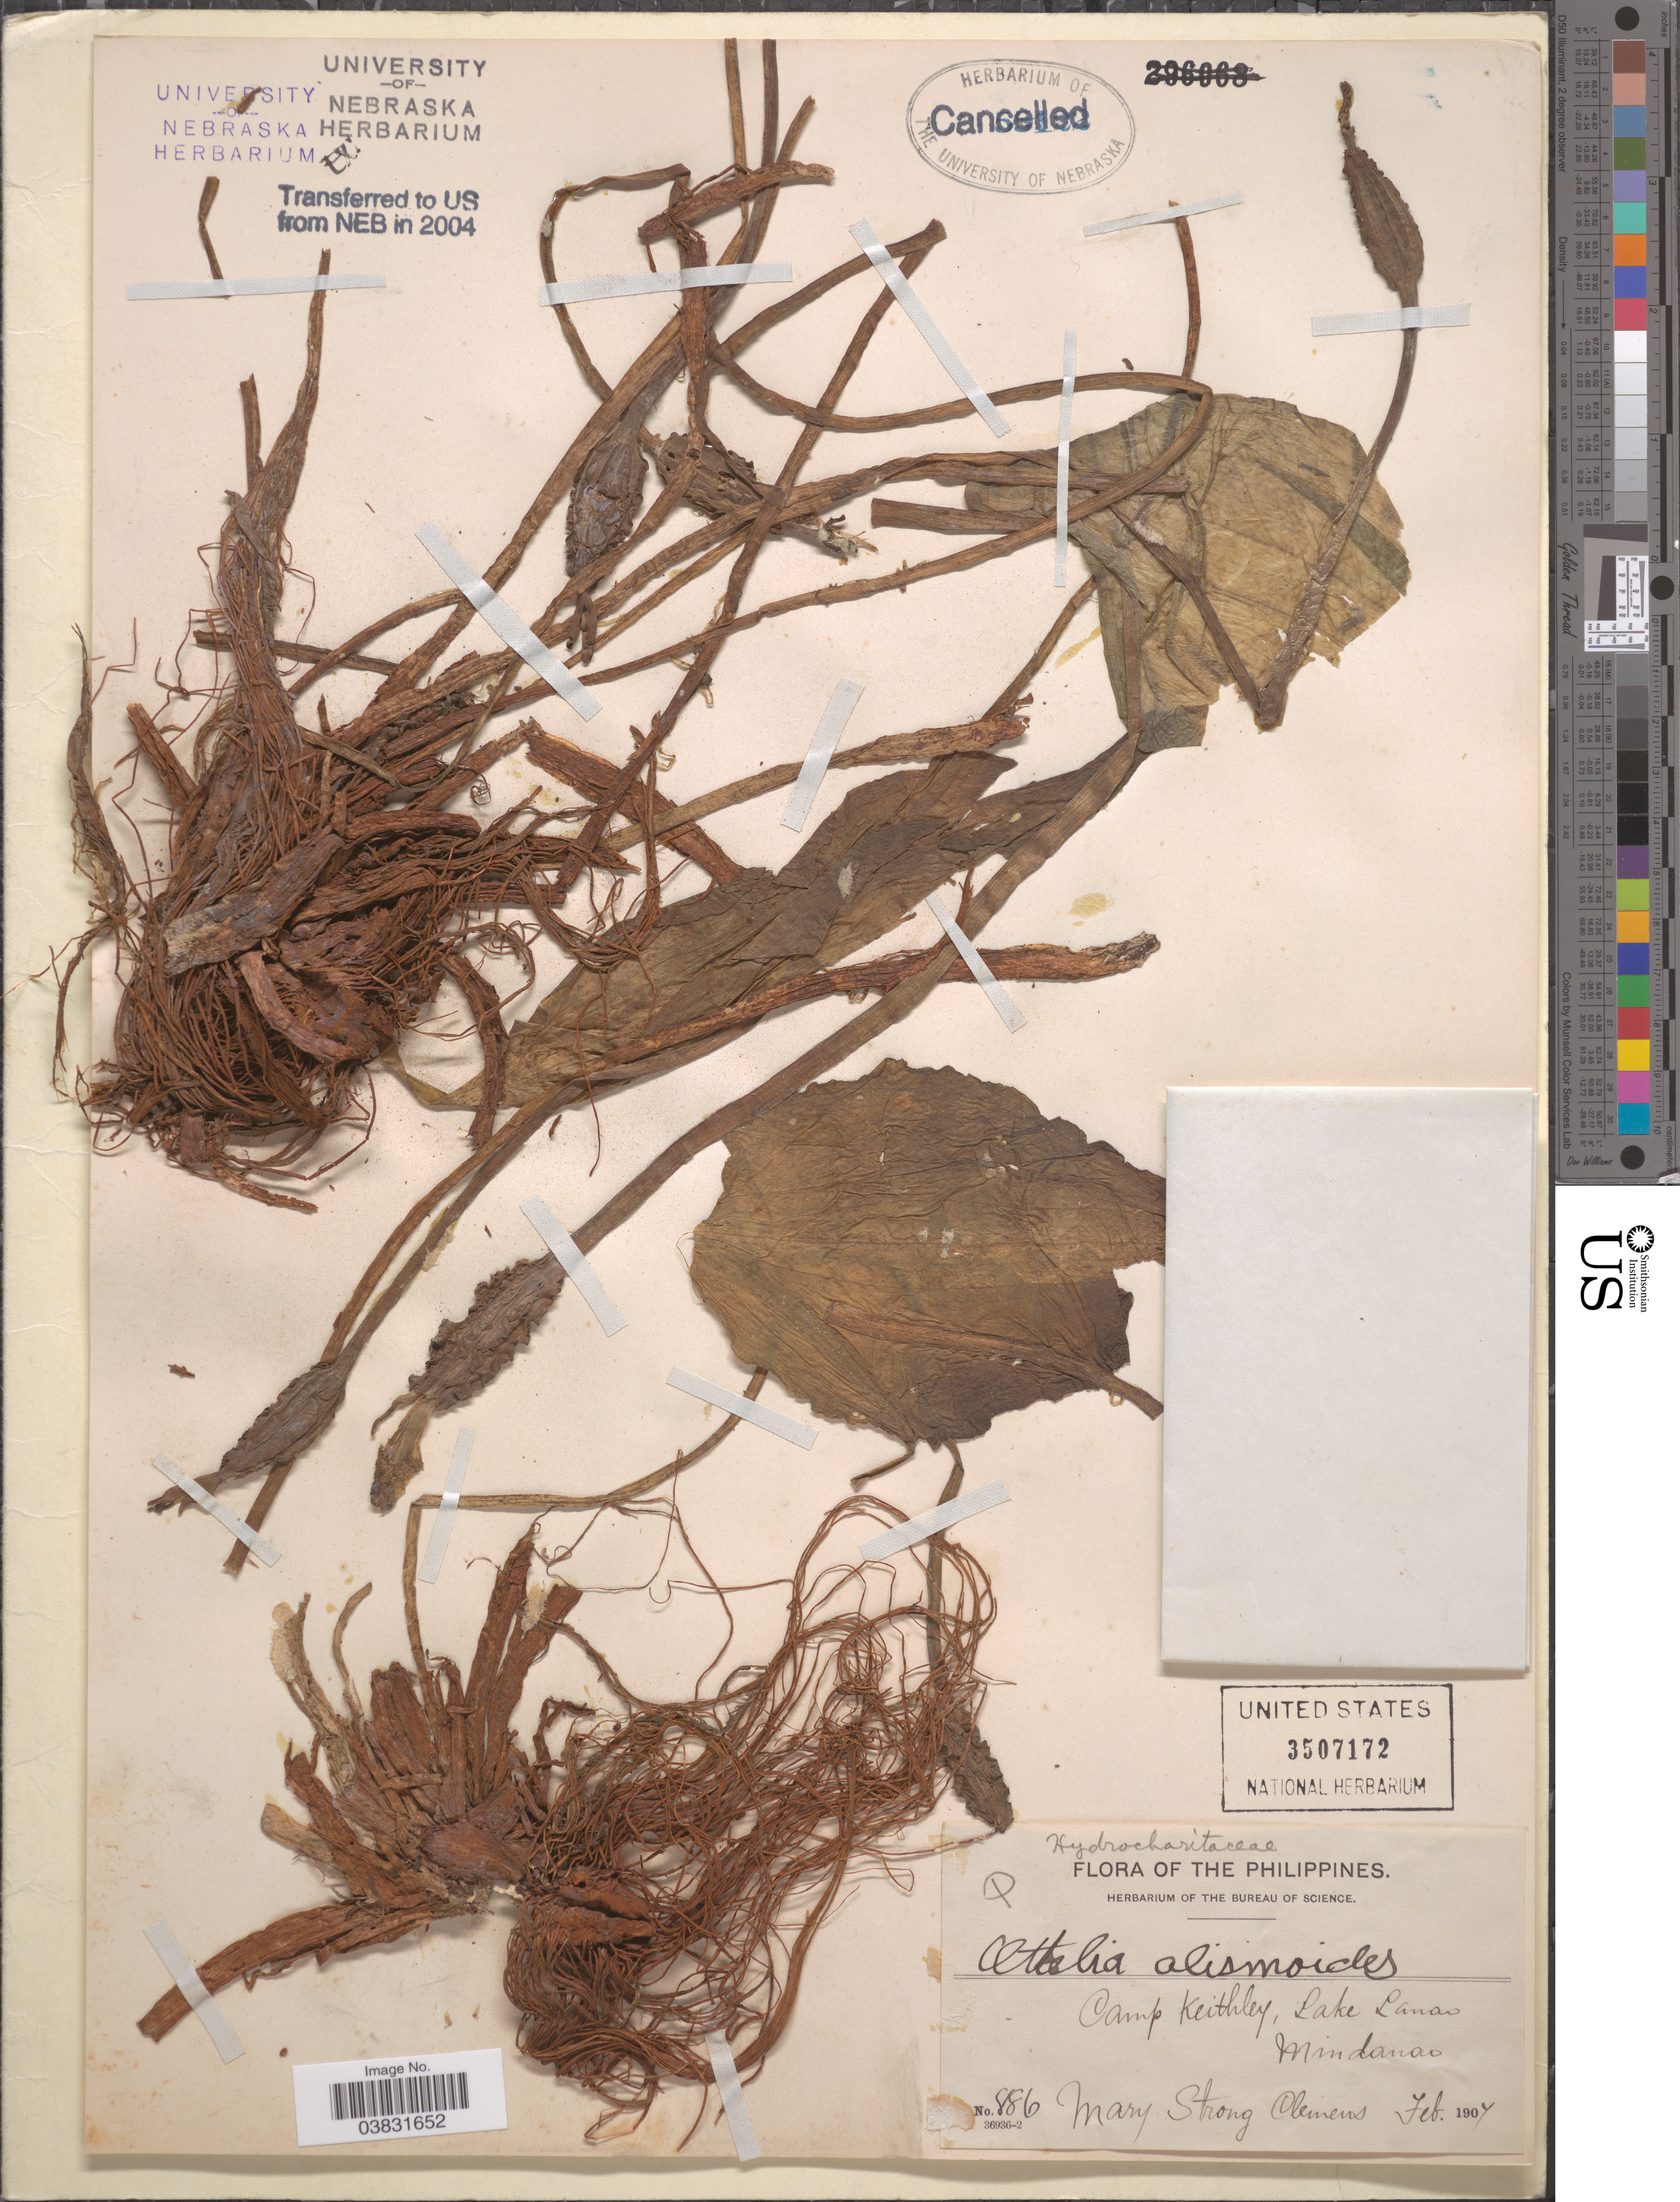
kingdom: Plantae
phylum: Tracheophyta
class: Liliopsida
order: Alismatales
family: Hydrocharitaceae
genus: Ottelia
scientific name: Ottelia alismoides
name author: Pers.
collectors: M. S. Clemens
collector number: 886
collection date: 1907-02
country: Philippines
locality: Camp Keithley, Lake Lanao. Mindanao.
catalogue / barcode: US 3507172